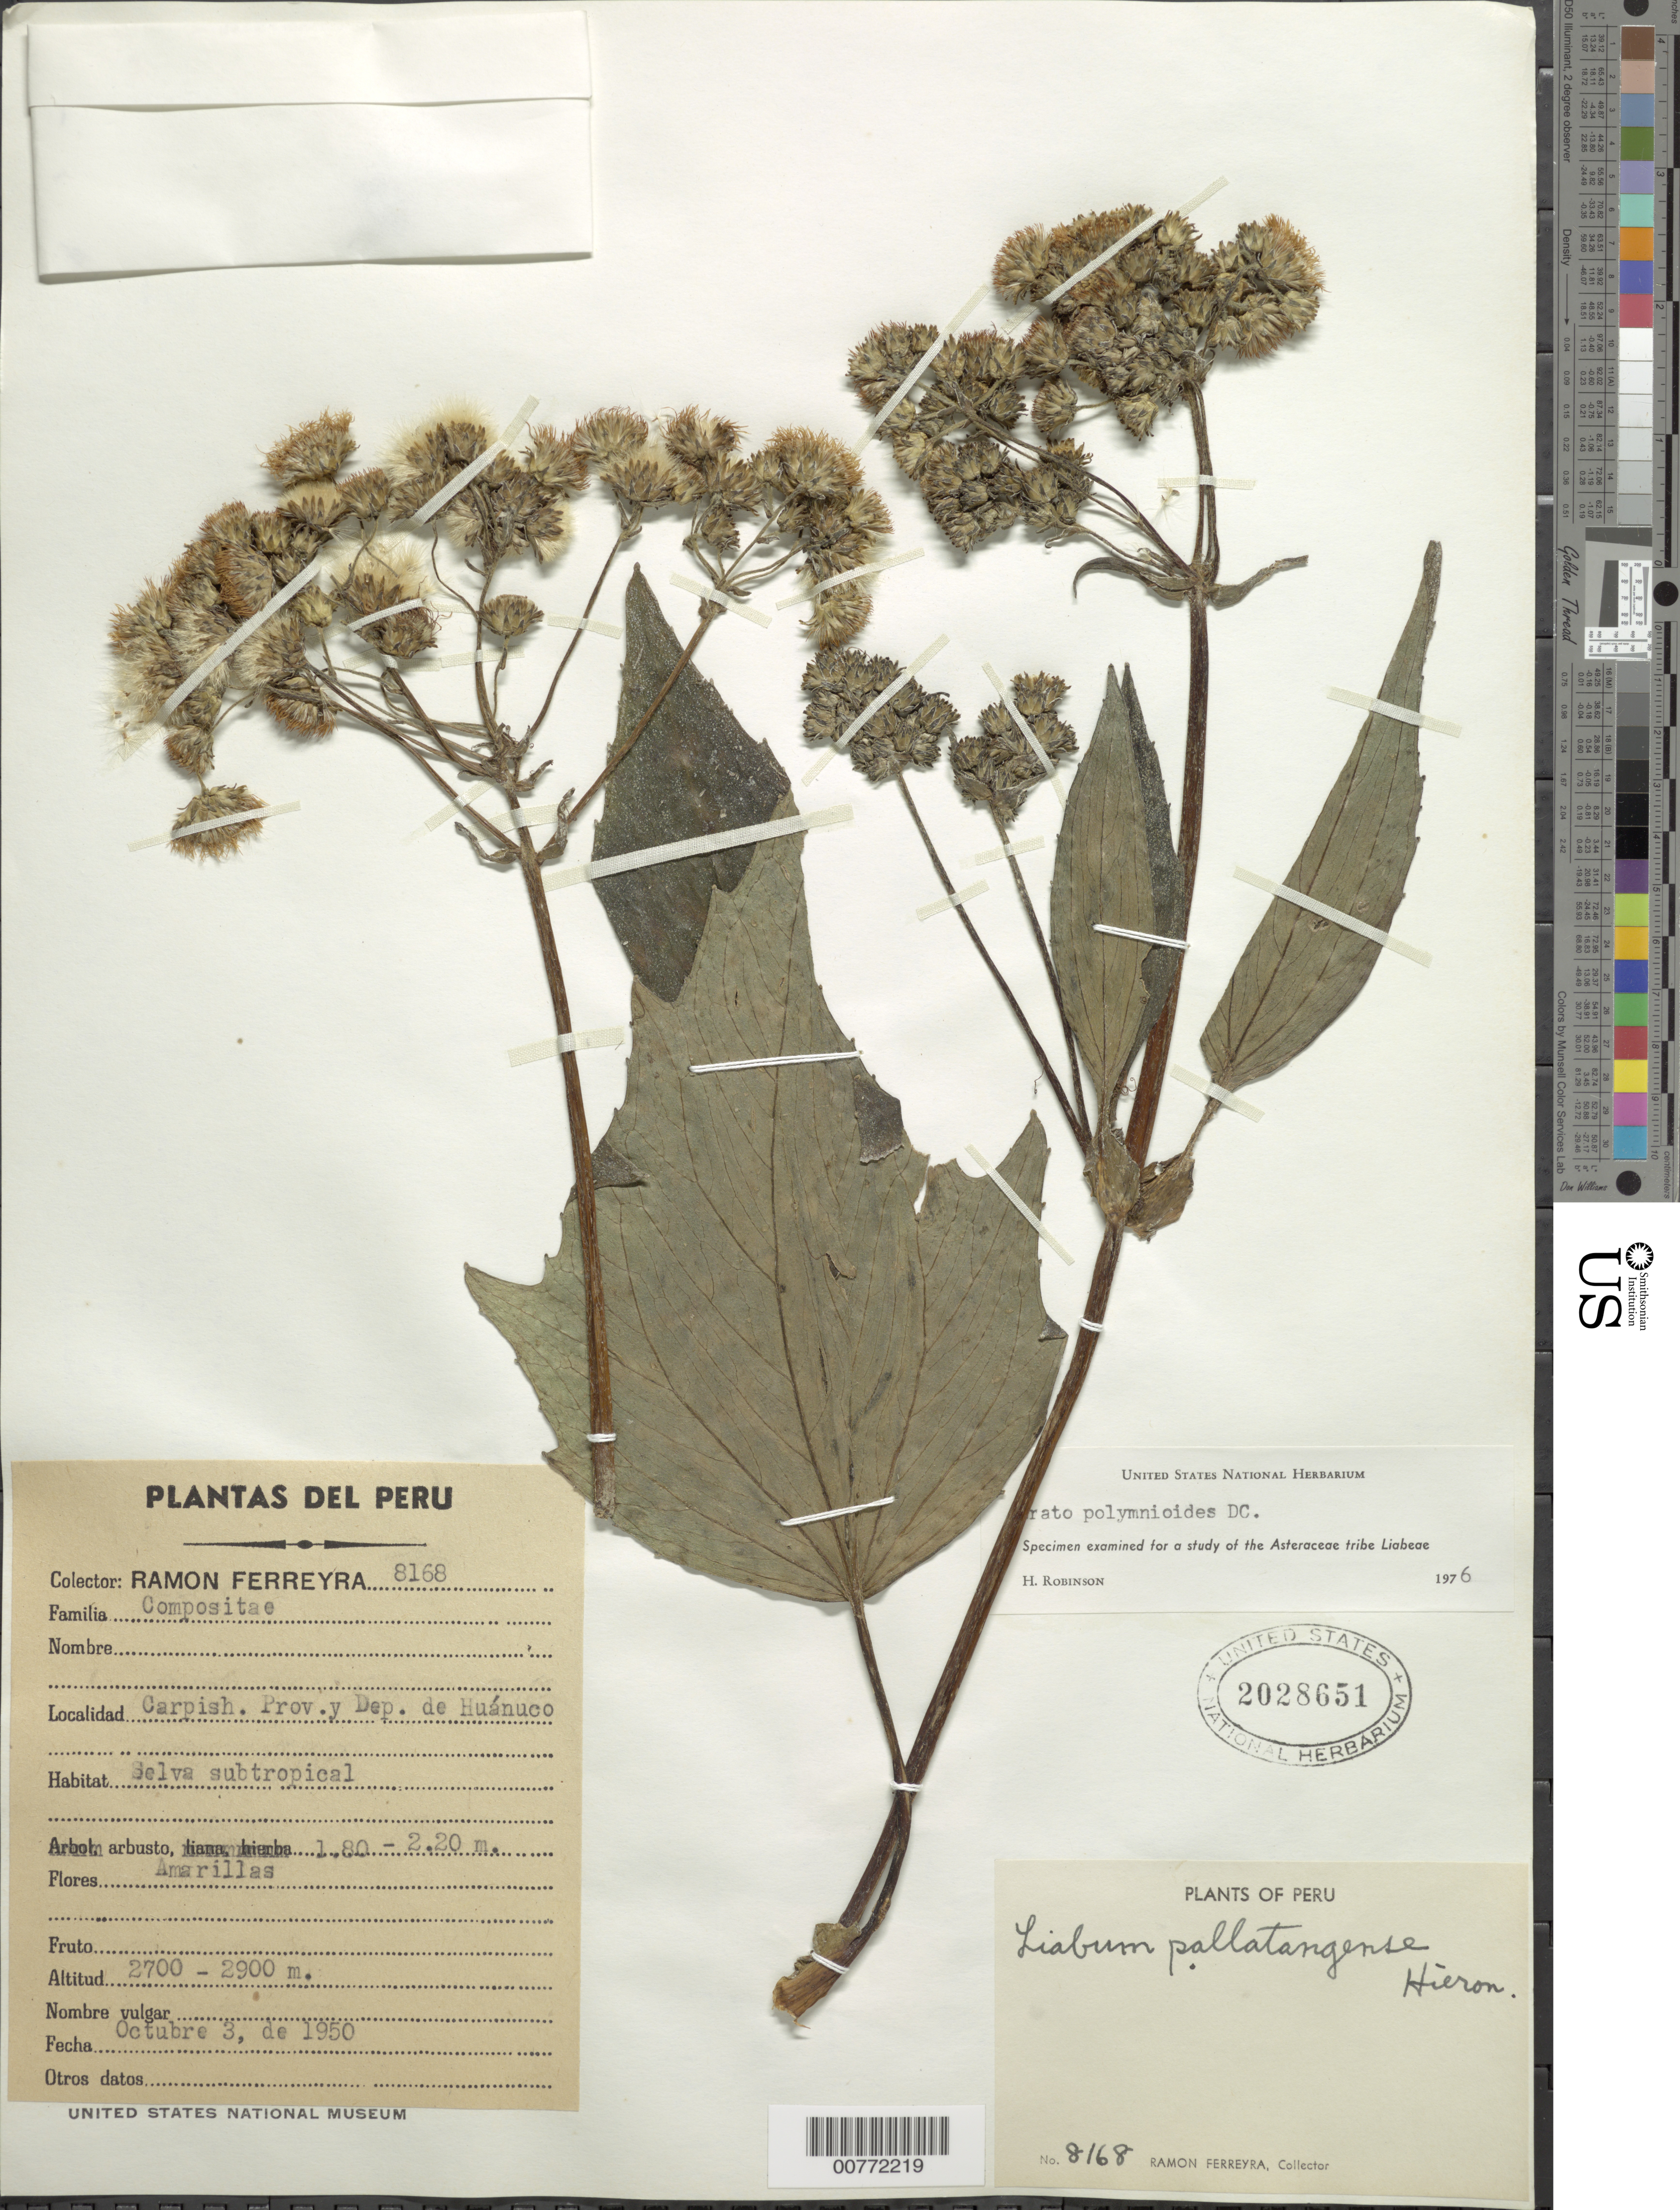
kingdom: Plantae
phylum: Tracheophyta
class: Magnoliopsida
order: Asterales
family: Asteraceae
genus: Erato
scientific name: Erato polymnioides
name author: DC.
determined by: Robinson, Harold E., (US)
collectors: R. A. Ferreyra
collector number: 8168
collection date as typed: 3 October 1950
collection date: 1950-10-03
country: Peru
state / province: Huánuco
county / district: Huánuco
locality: Carpish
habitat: Selva subtropical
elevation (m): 2700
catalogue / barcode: US 2028651